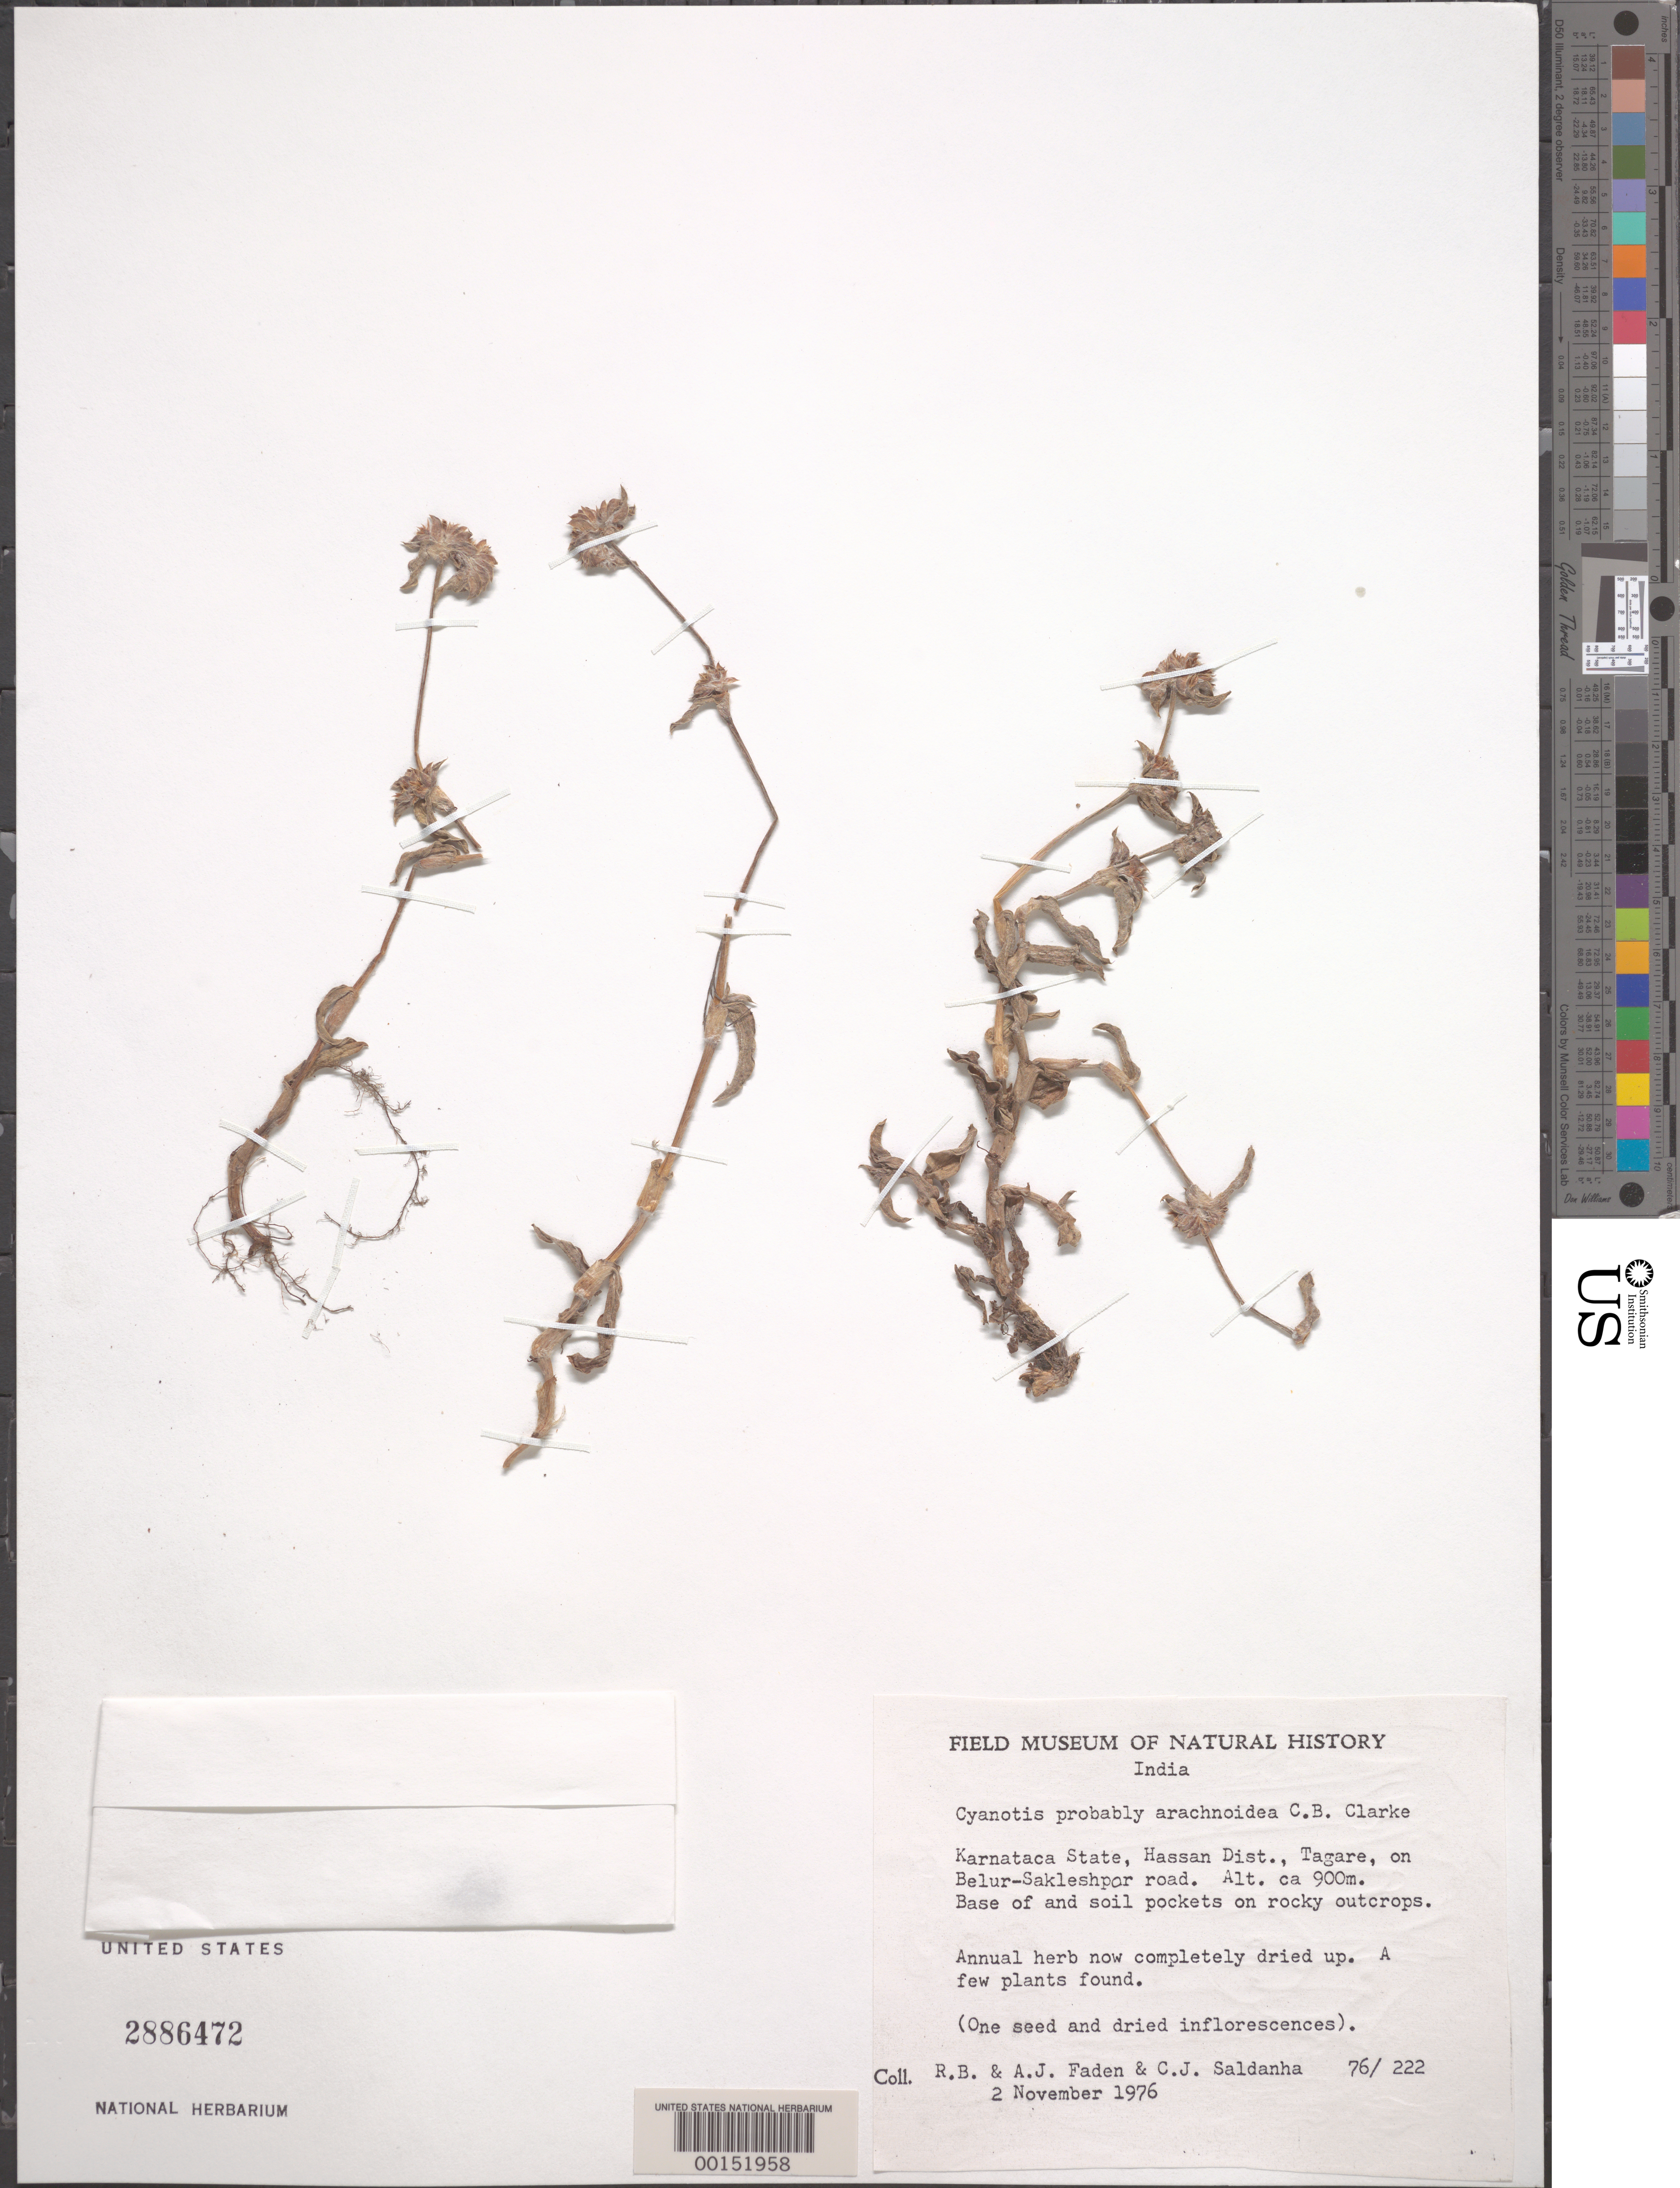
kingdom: Plantae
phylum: Tracheophyta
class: Liliopsida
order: Commelinales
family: Commelinaceae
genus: Cyanotis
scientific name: Cyanotis thwaitesii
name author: Hassk.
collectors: R. B. Faden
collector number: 76/222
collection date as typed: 02 Nov 1976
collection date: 1976-11-02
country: India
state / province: Karnataka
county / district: Hassan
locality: Tagare, mysore state [mysore state = karnataka.]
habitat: Soil pockets; rocky outcrops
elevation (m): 900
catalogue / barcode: US 2886472